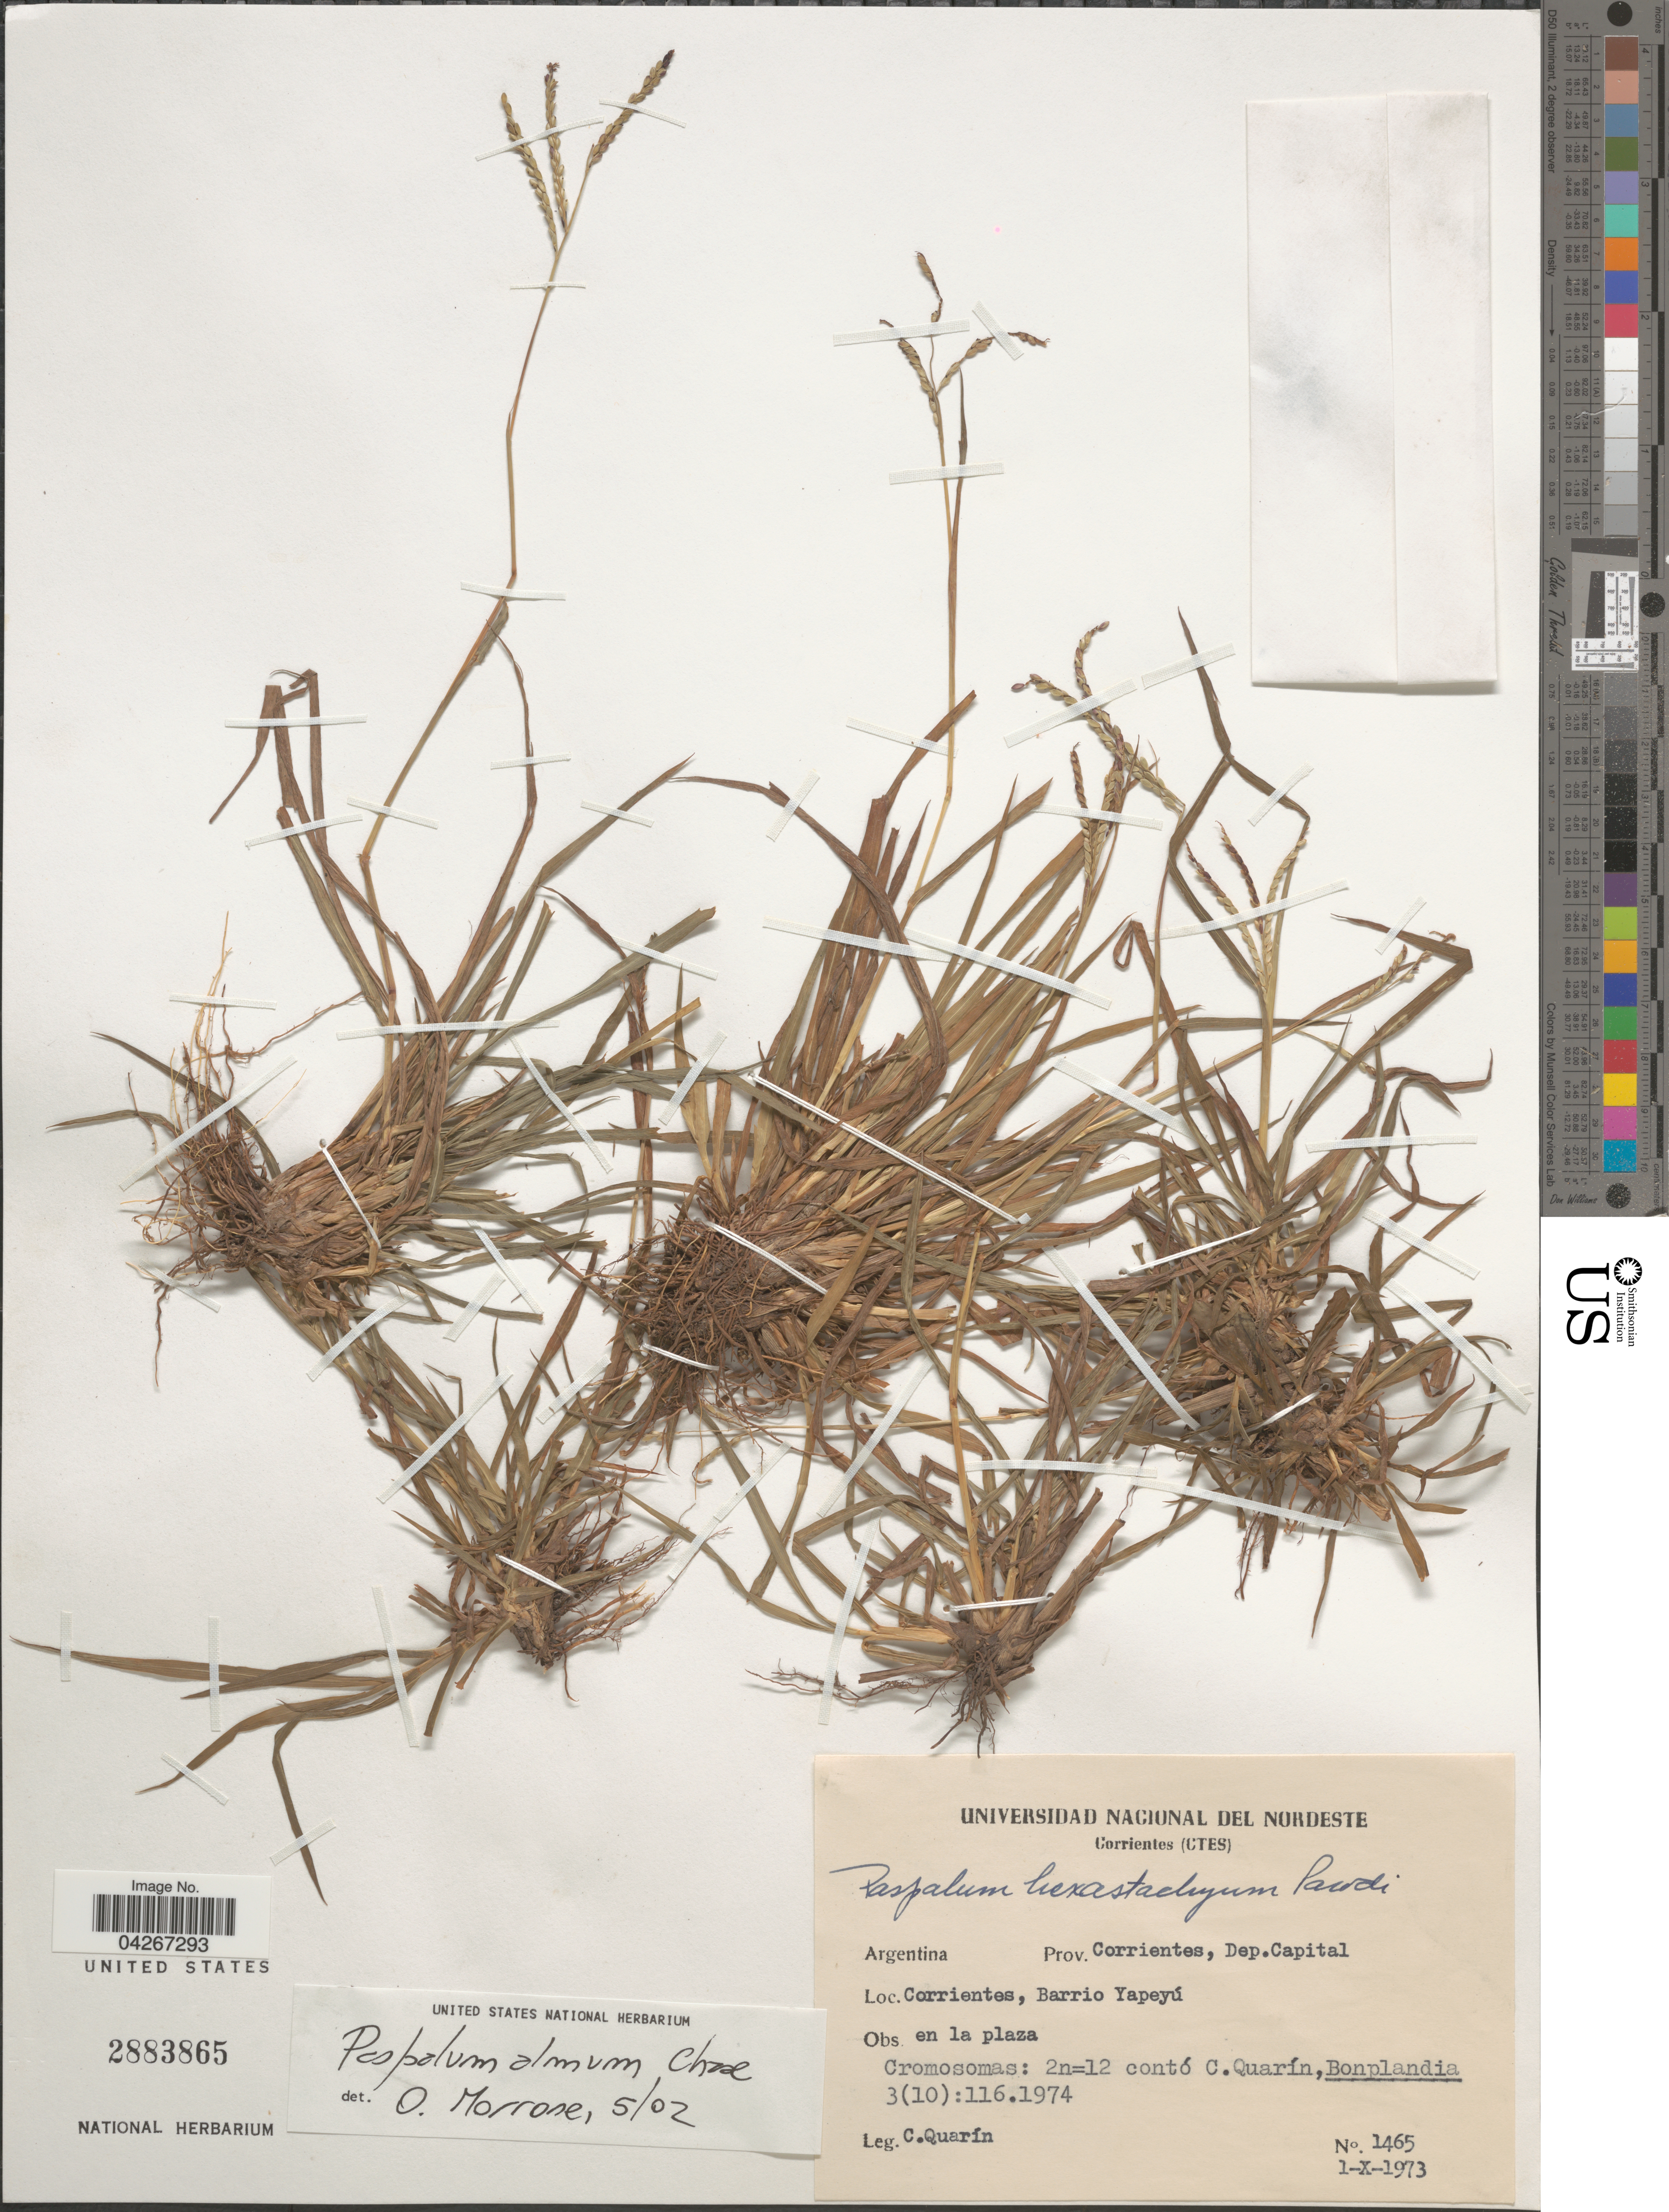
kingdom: Plantae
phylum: Tracheophyta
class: Liliopsida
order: Poales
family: Poaceae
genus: Paspalum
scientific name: Paspalum almum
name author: Chase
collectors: C. Quarín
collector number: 1465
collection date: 1973-10-01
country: Argentina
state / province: Corrientes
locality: Dep.Capital. Corrientes, Barrio Yapeyú.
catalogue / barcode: US 2883865